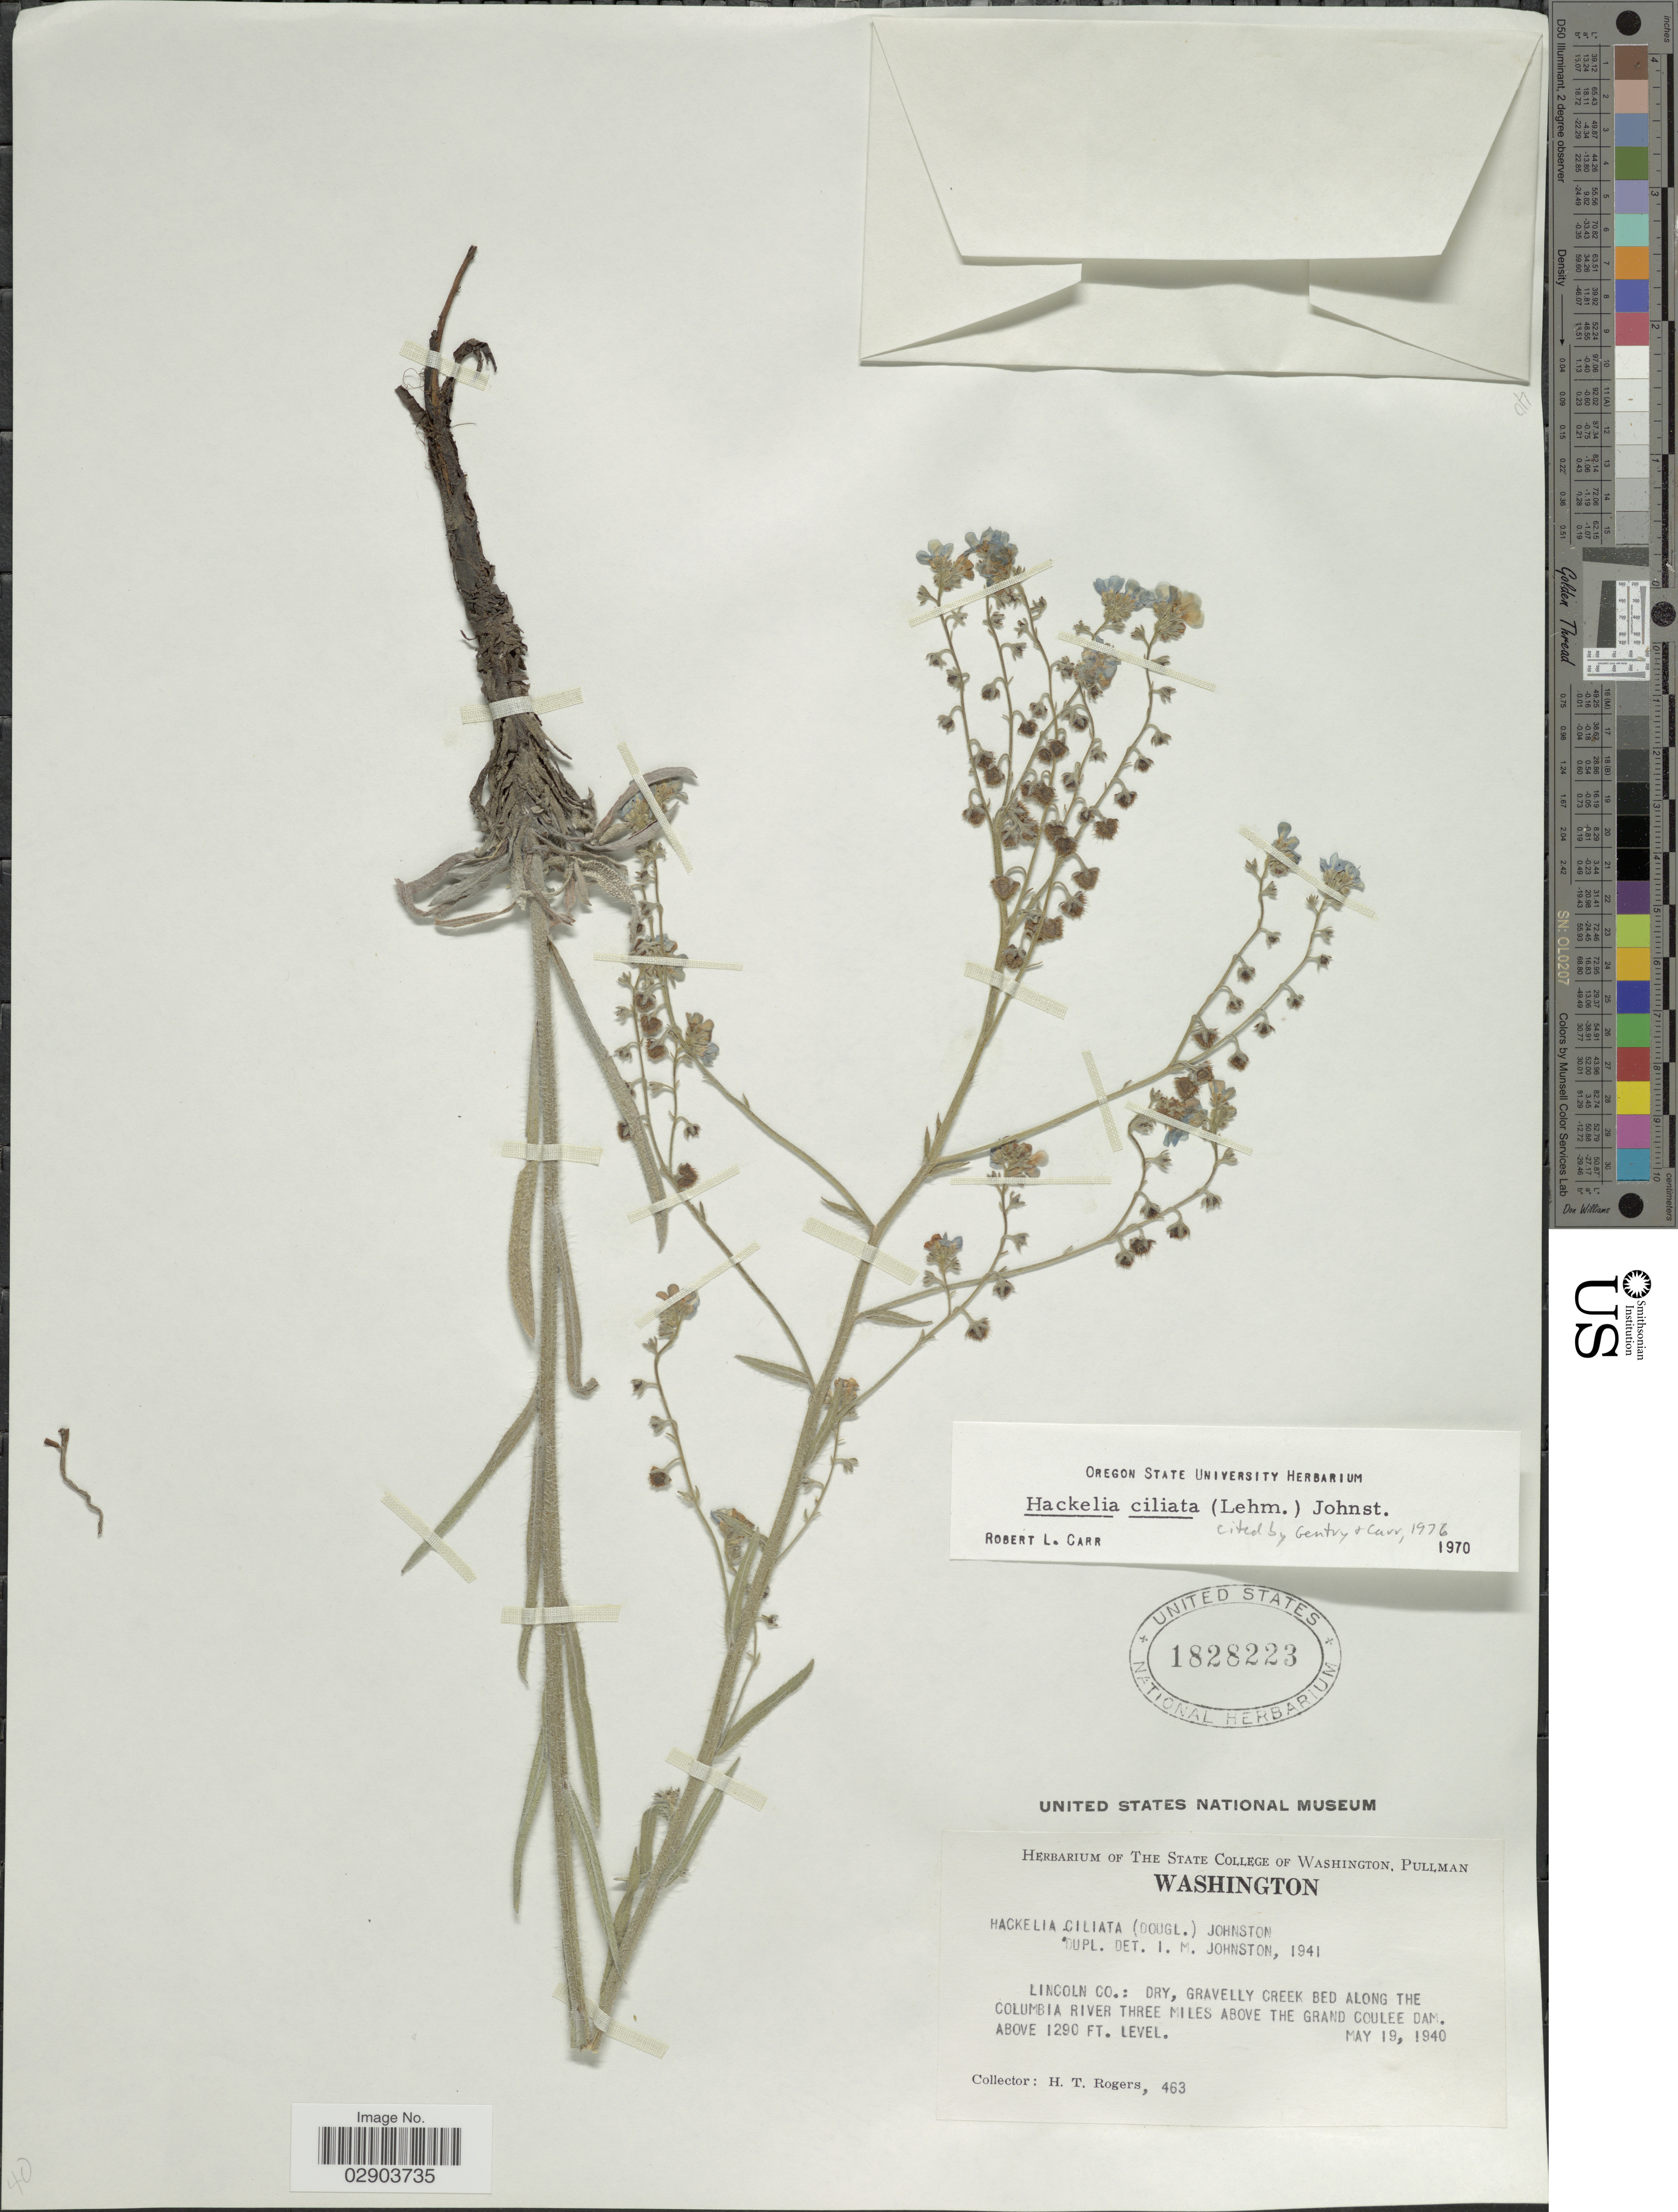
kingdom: Plantae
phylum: Tracheophyta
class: Magnoliopsida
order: Boraginales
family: Boraginaceae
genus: Hackelia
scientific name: Hackelia ciliata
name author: (Douglas ex Lehm.) I.M. Johnst.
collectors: H. Rogers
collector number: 463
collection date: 1940-05-19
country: United States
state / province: Washington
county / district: Lincoln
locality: Lincoln Co.: Dry, gravelly creek bed along the Columbia River Three Miles above The Grand Coulee Dam.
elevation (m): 393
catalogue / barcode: US 1828223